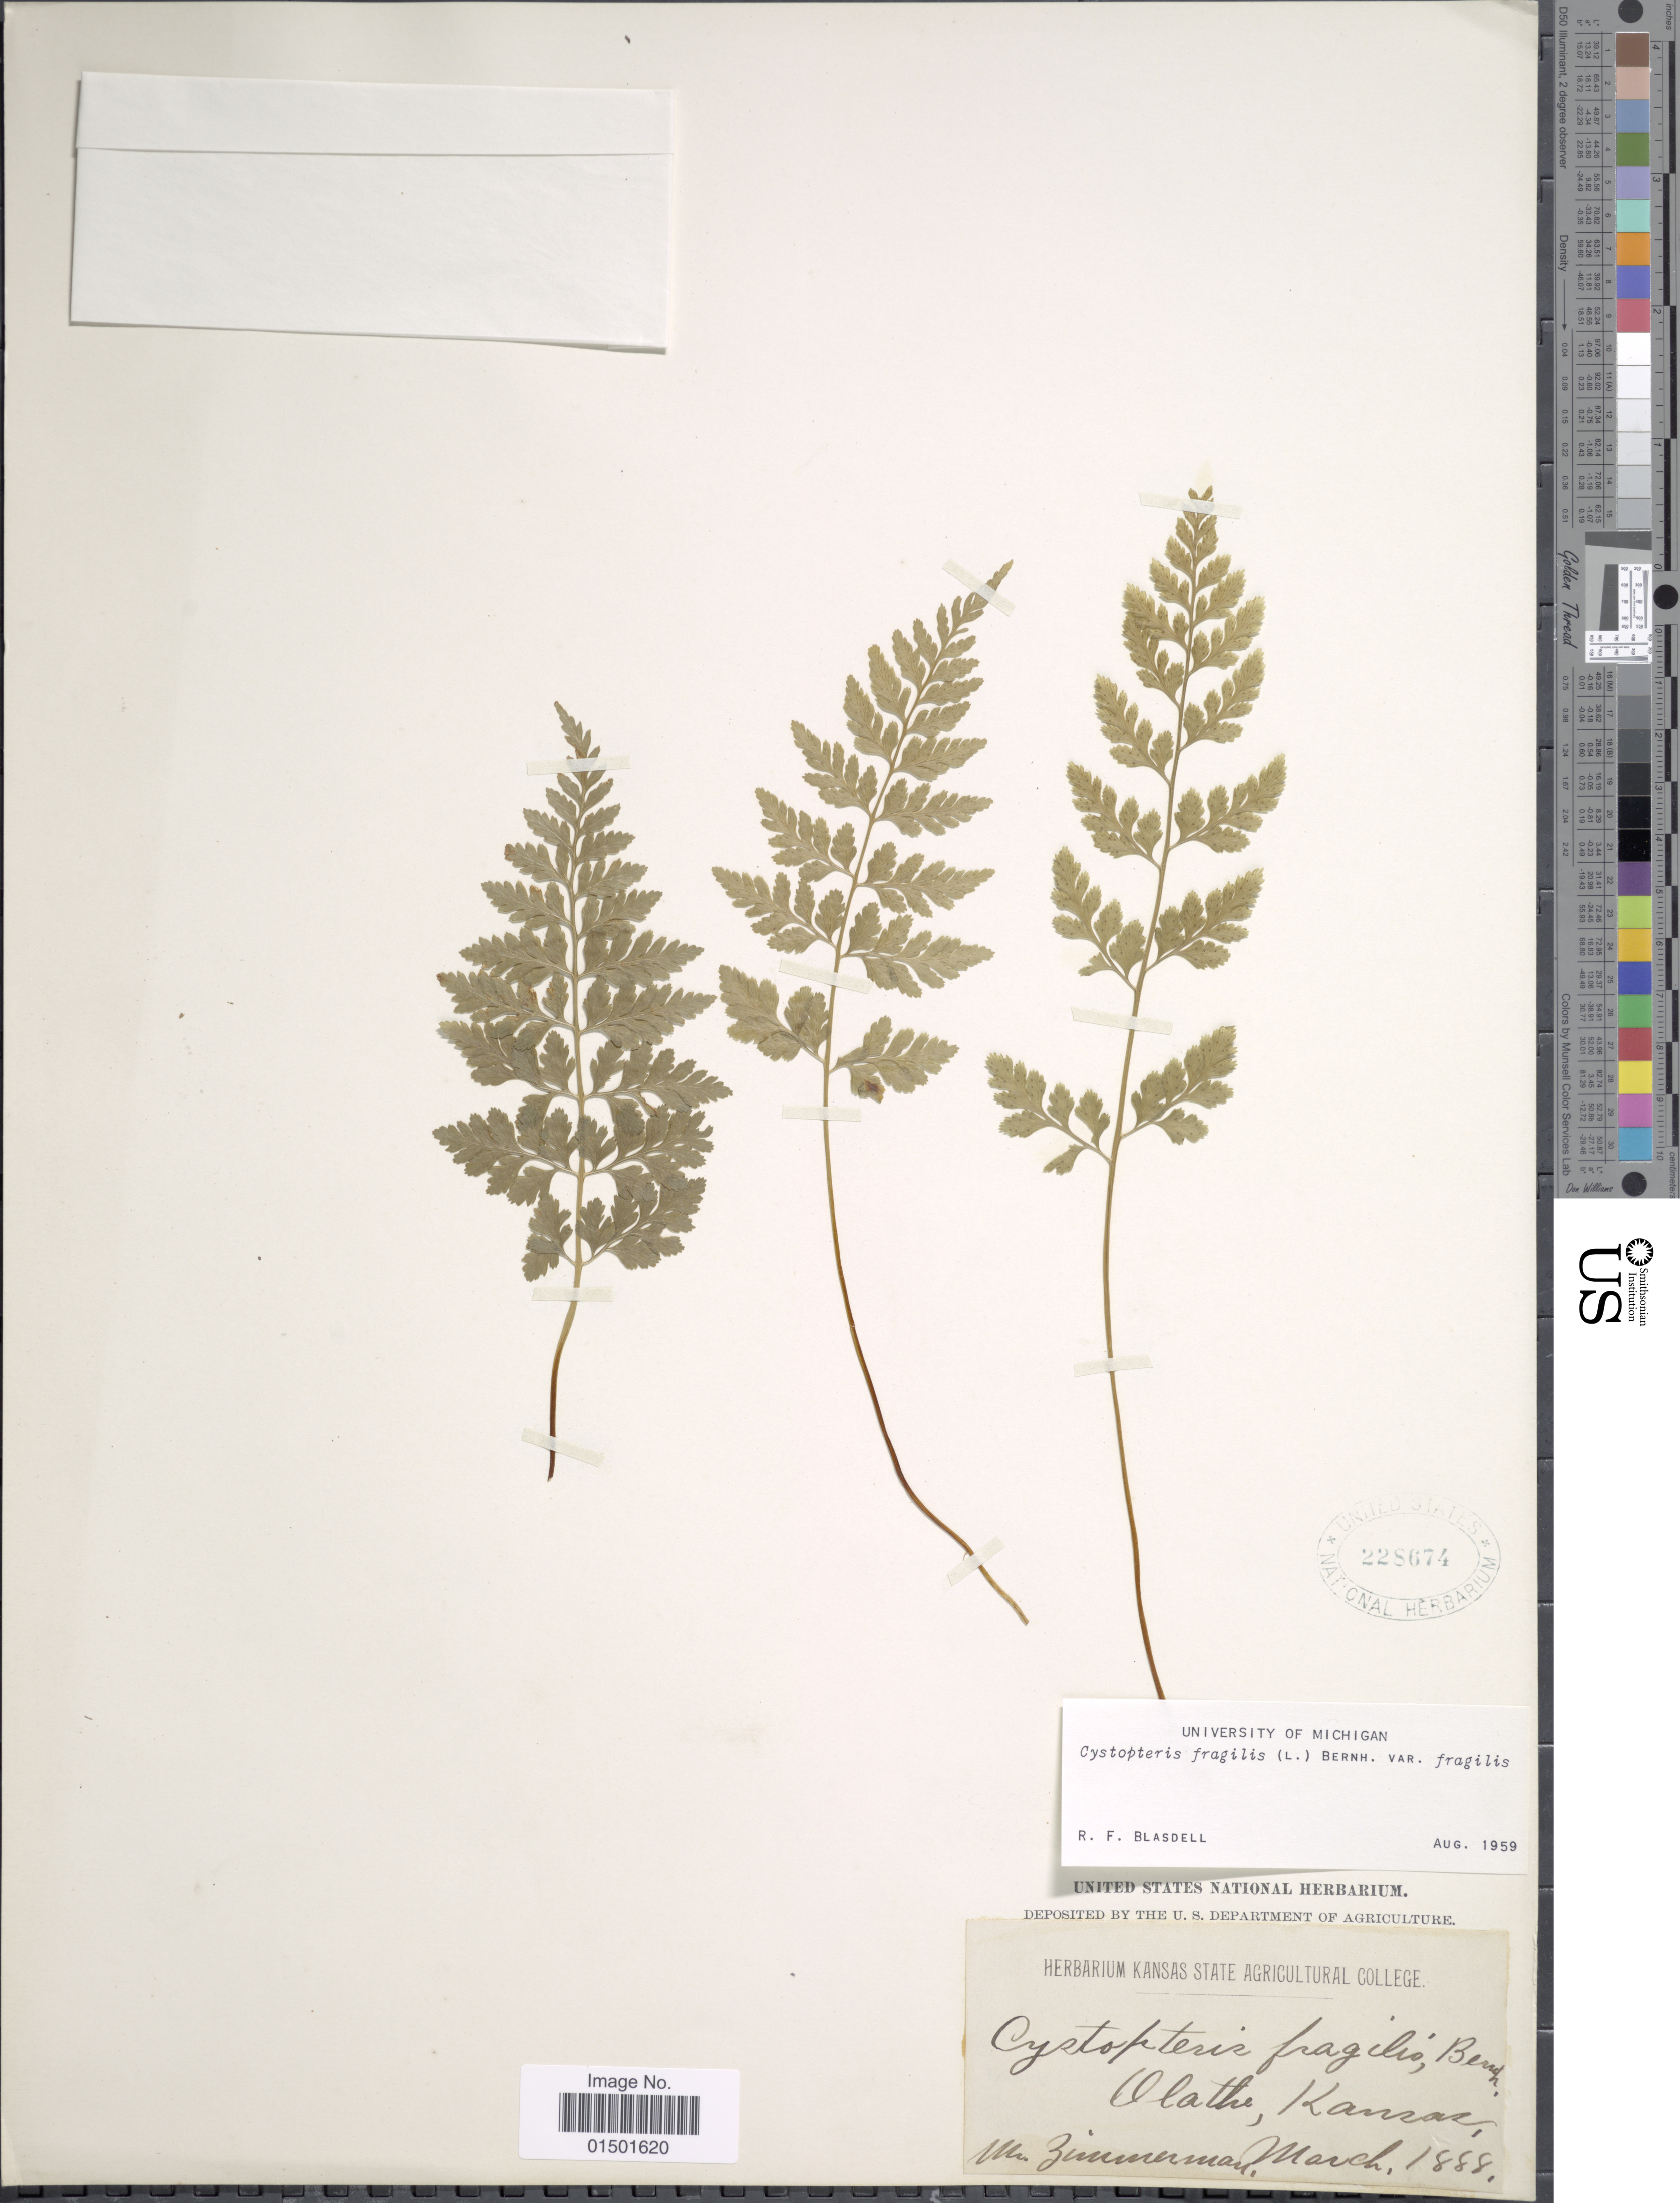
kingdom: Plantae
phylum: Tracheophyta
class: Polypodiopsida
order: Polypodiales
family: Cystopteridaceae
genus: Cystopteris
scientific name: Cystopteris fragilis var. fragilis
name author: (L.) Bernh.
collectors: M. Zimmerman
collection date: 1888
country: United States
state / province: Kansas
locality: Olathe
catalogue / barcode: US 228674